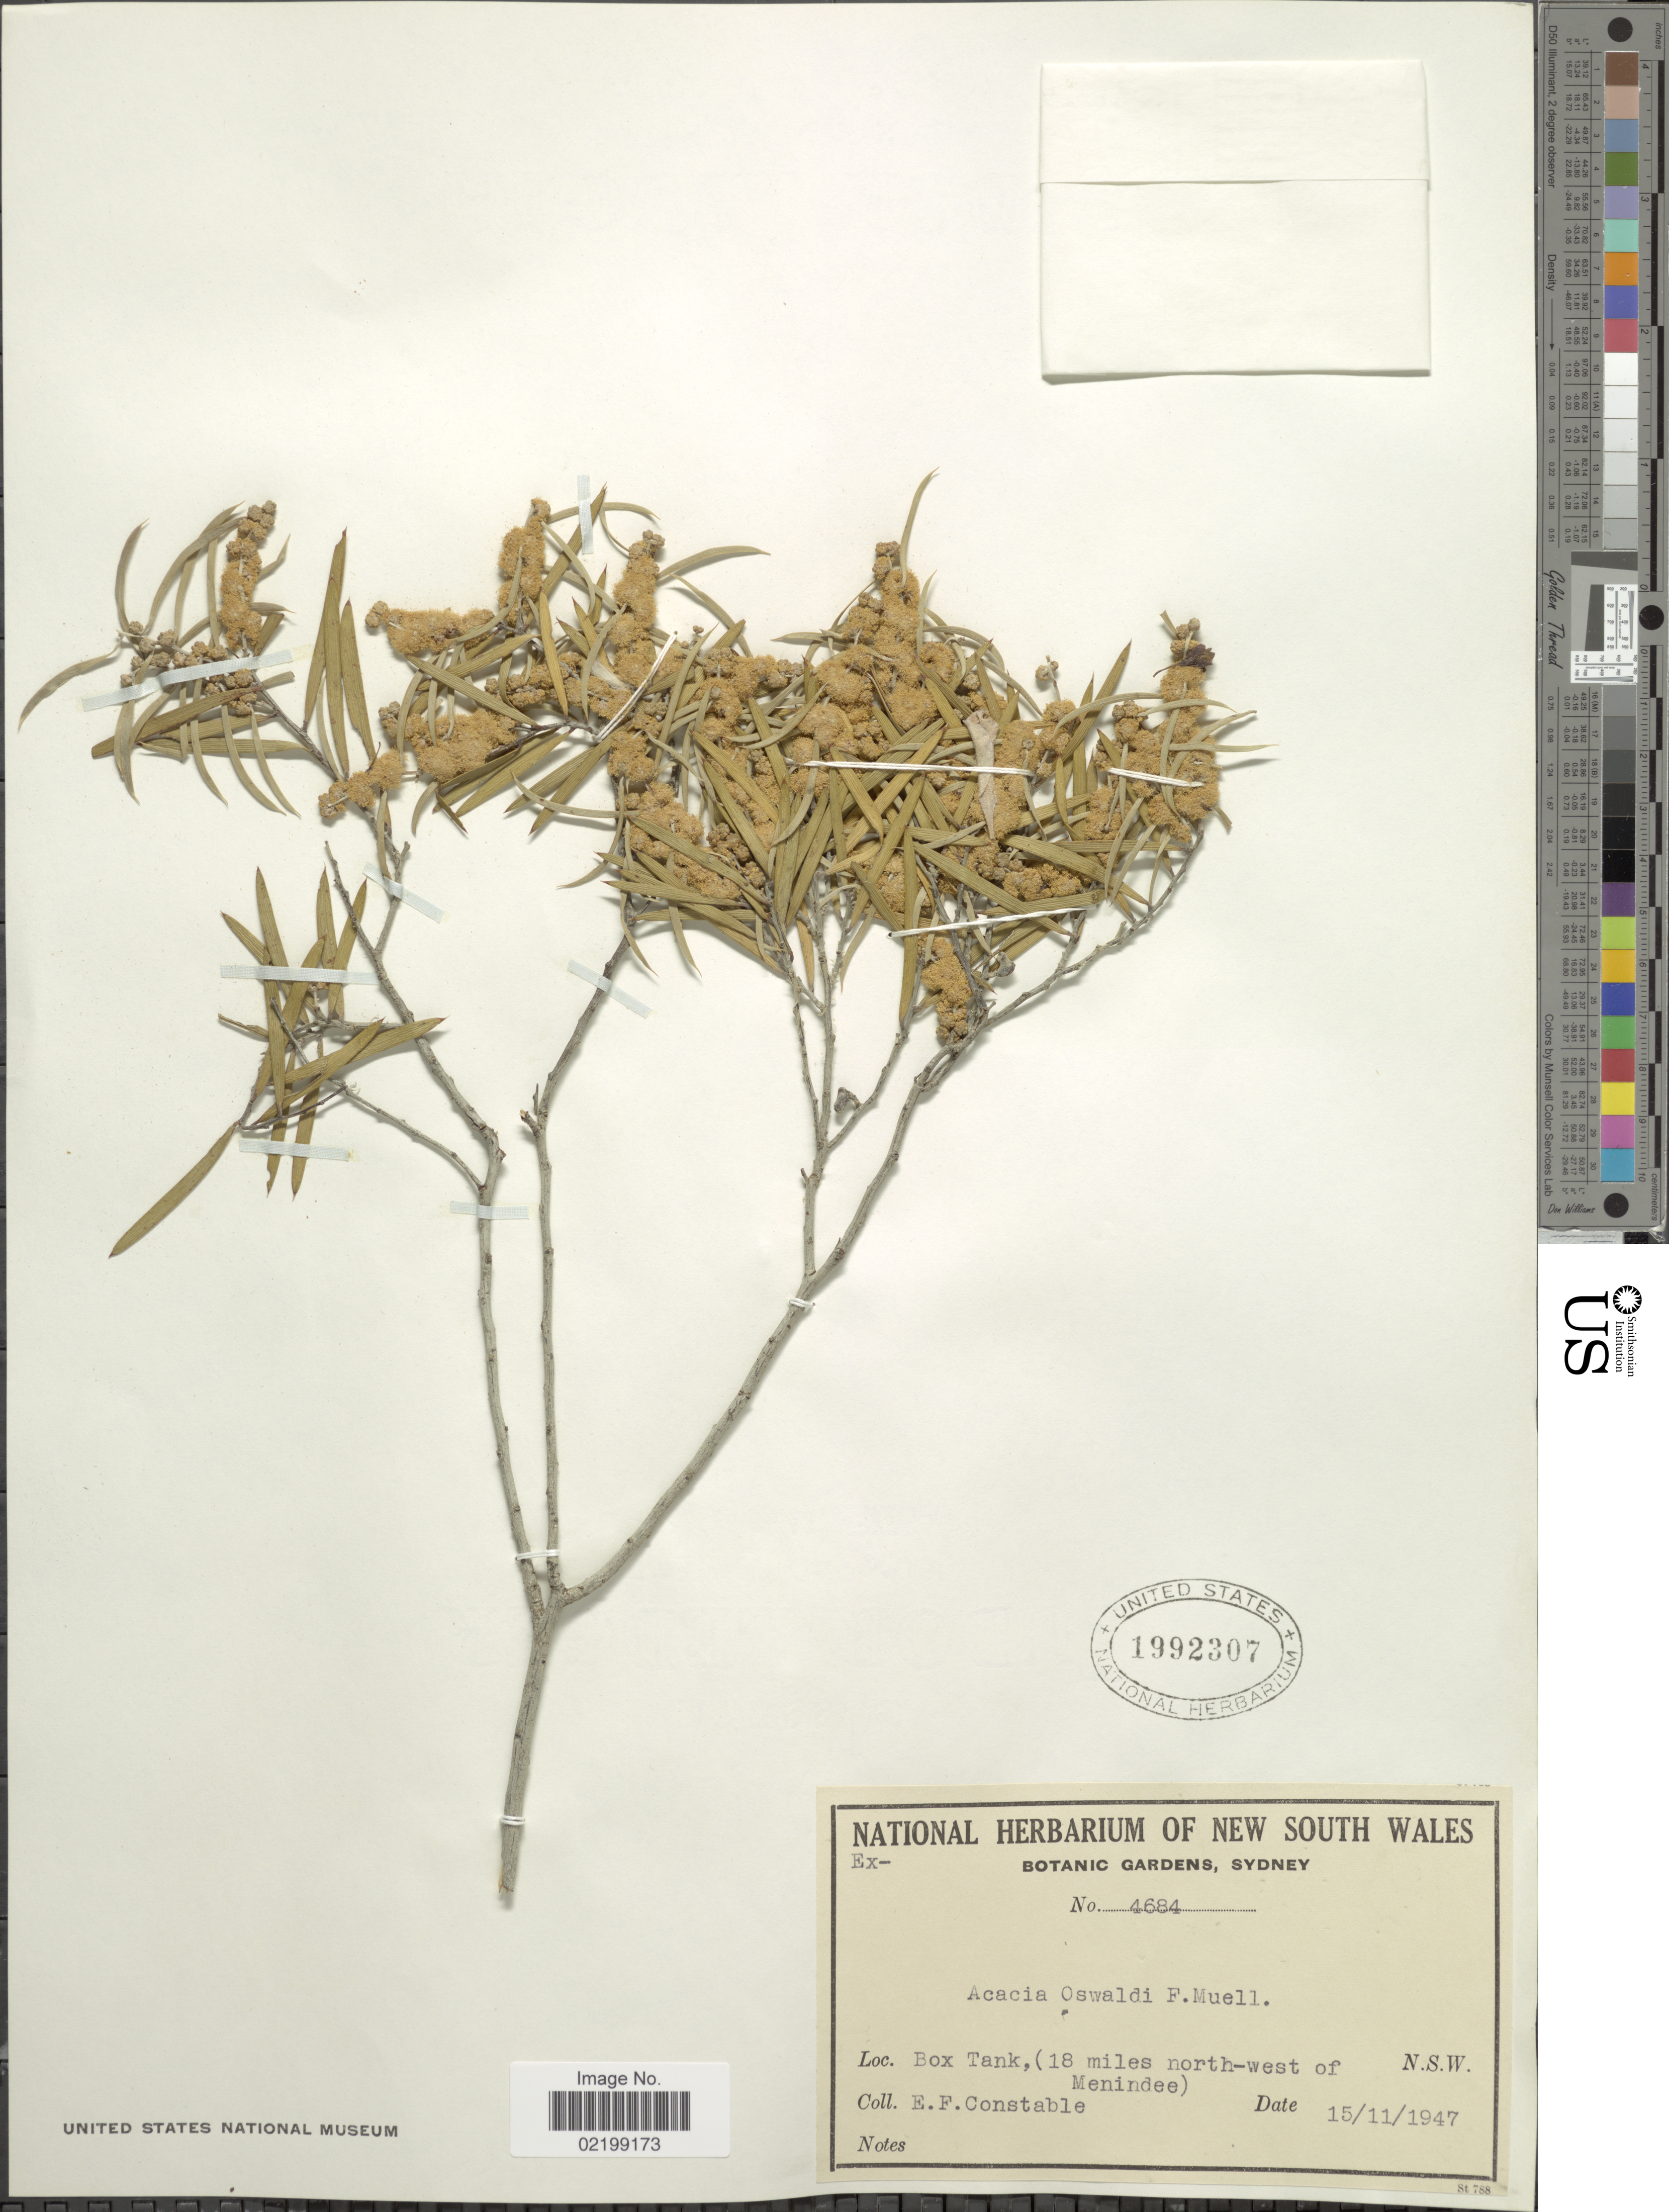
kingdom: Plantae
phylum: Tracheophyta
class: Magnoliopsida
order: Fabales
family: Fabaceae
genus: Acacia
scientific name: Acacia oswaldii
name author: F. Muell.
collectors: E. F. Constable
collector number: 4684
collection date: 1947-11-15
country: Australia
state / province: New South Wales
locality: Box Tank, (18 miles north-west of Menindee)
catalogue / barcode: US 1992307